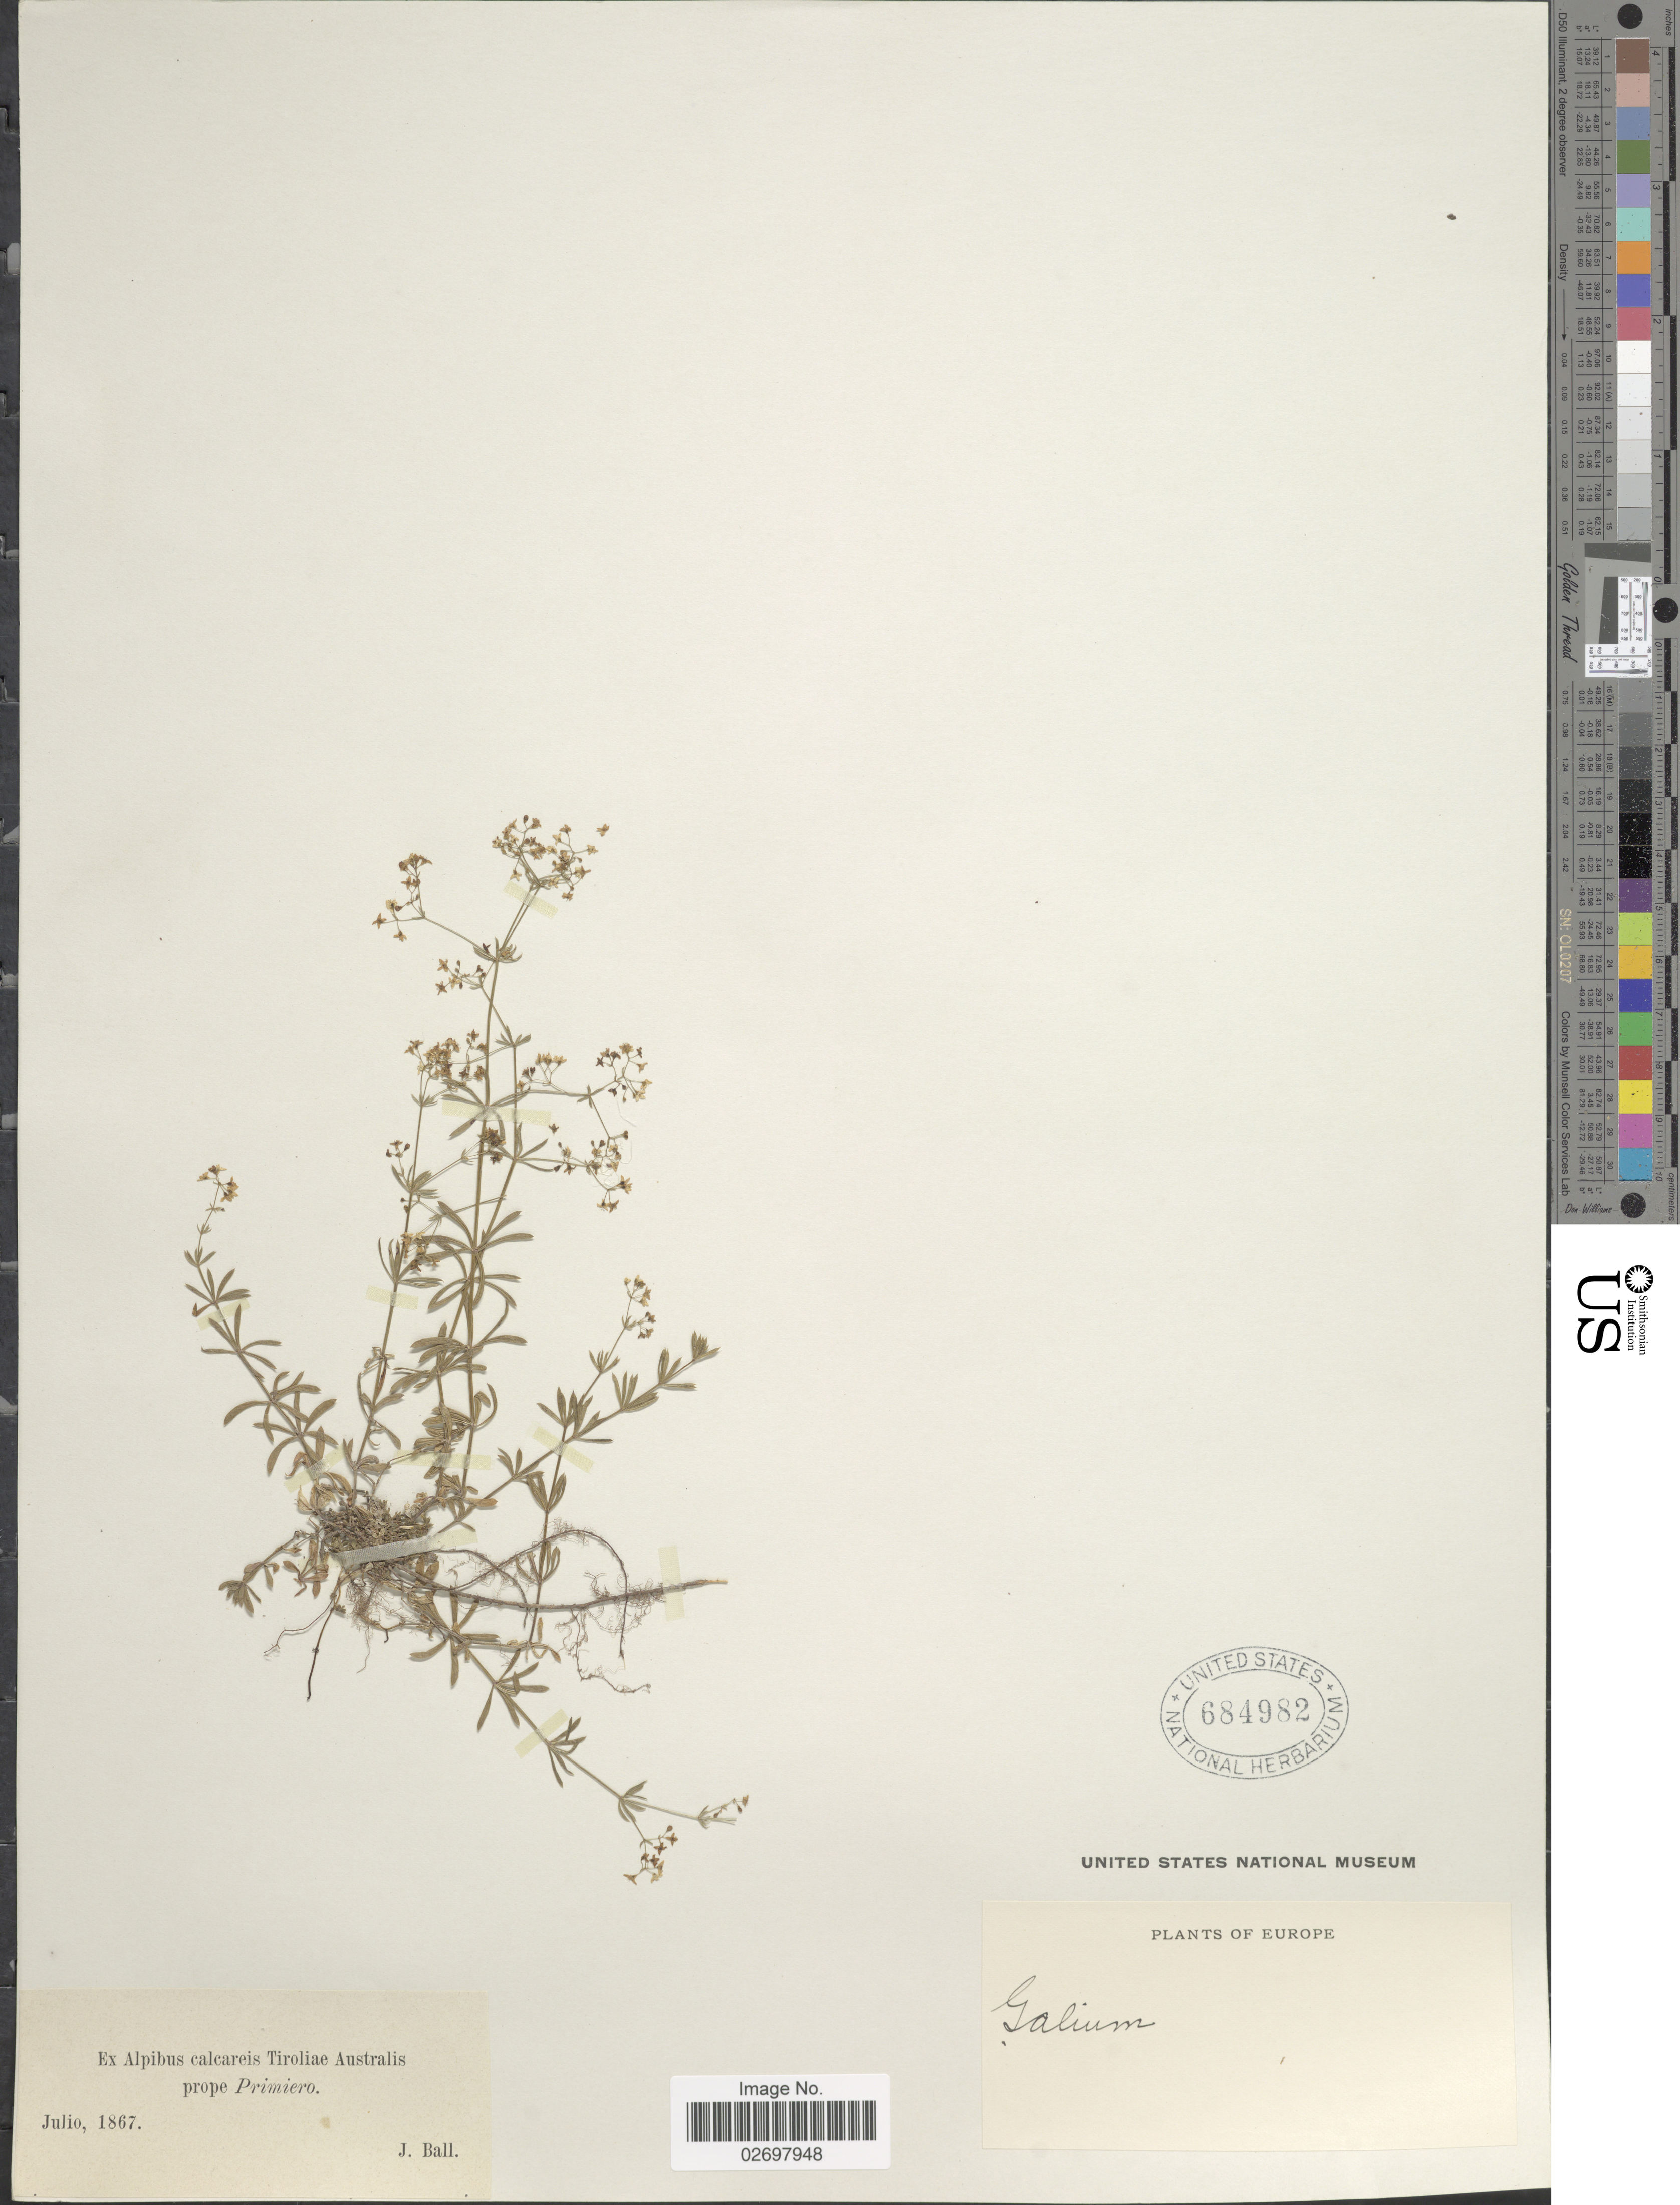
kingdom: Plantae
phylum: Tracheophyta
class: Magnoliopsida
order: Gentianales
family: Rubiaceae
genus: Galium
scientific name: Galium sp.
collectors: J. Ball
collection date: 1867-07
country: Austria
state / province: Tirol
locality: Ex Alpibus calcareis Tiroliae Australis prope Primiero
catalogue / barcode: US 684982